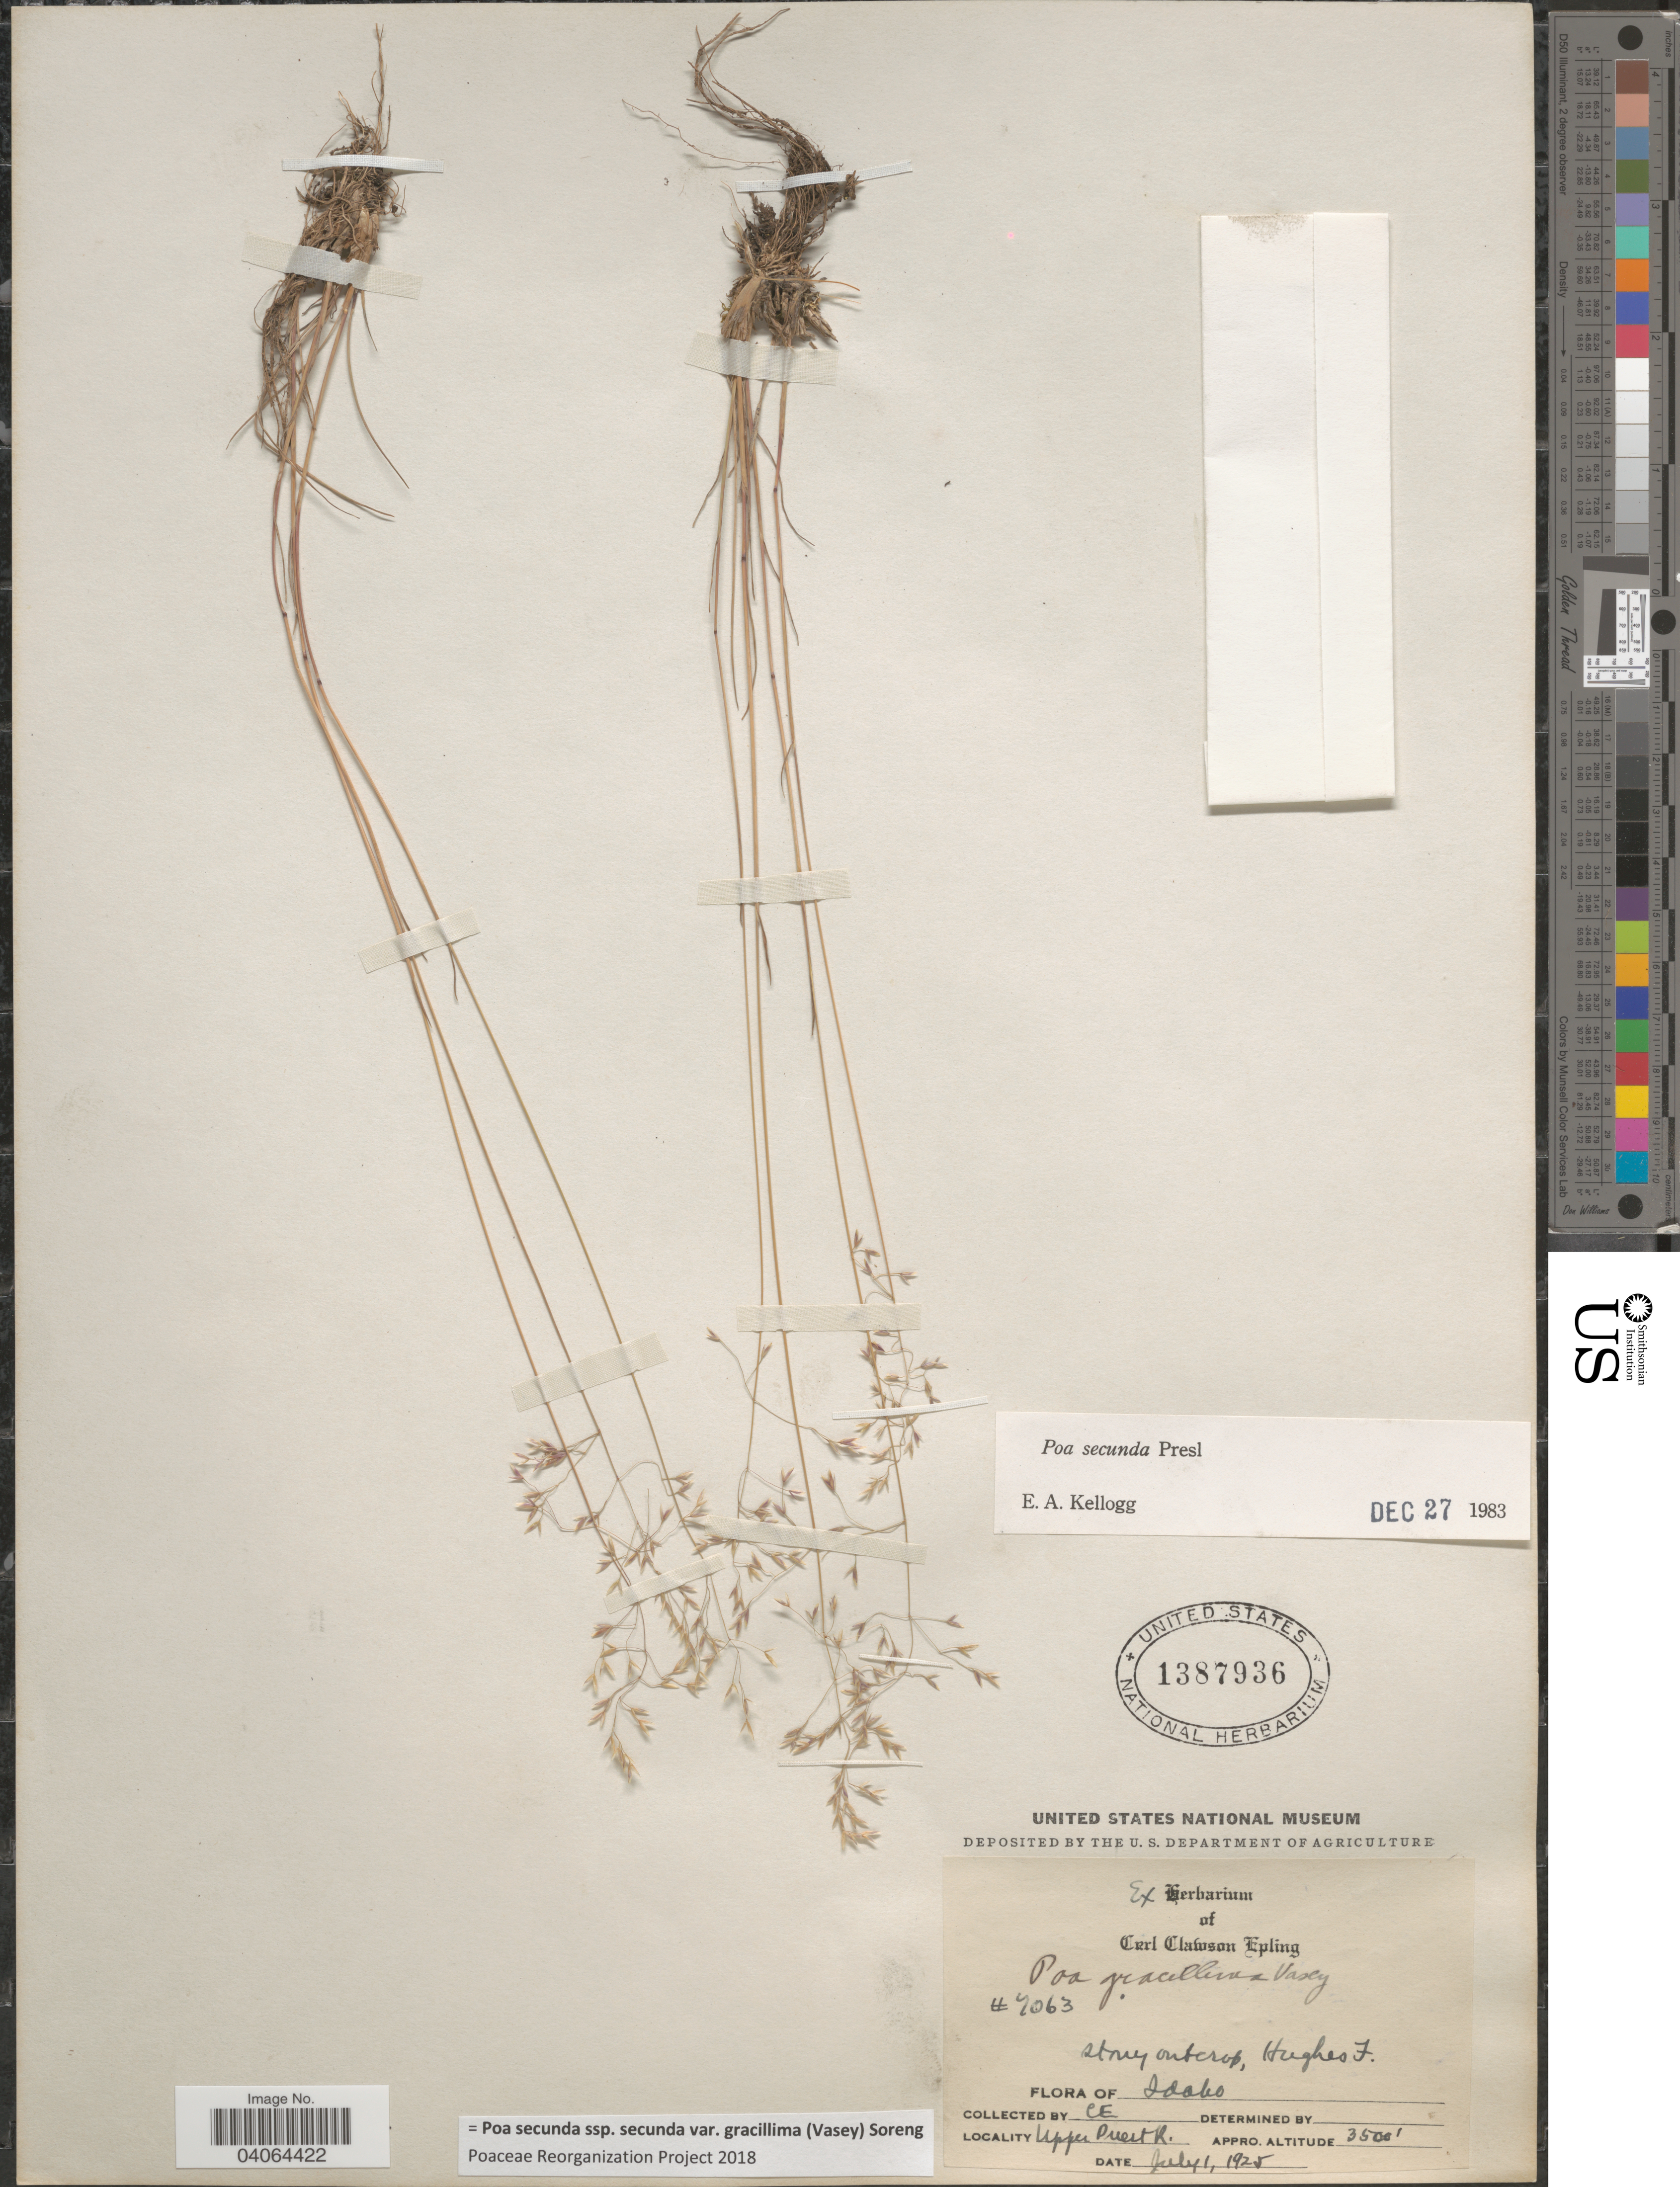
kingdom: Plantae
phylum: Tracheophyta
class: Liliopsida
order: Poales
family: Poaceae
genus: Poa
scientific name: Poa secunda subsp. secunda var. gracillima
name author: (Vasey) Soreng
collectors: C. C. Epling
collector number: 4063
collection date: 1925-07-01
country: United States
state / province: Idaho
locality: Upper Priest R.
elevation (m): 1067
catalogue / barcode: US 1387936